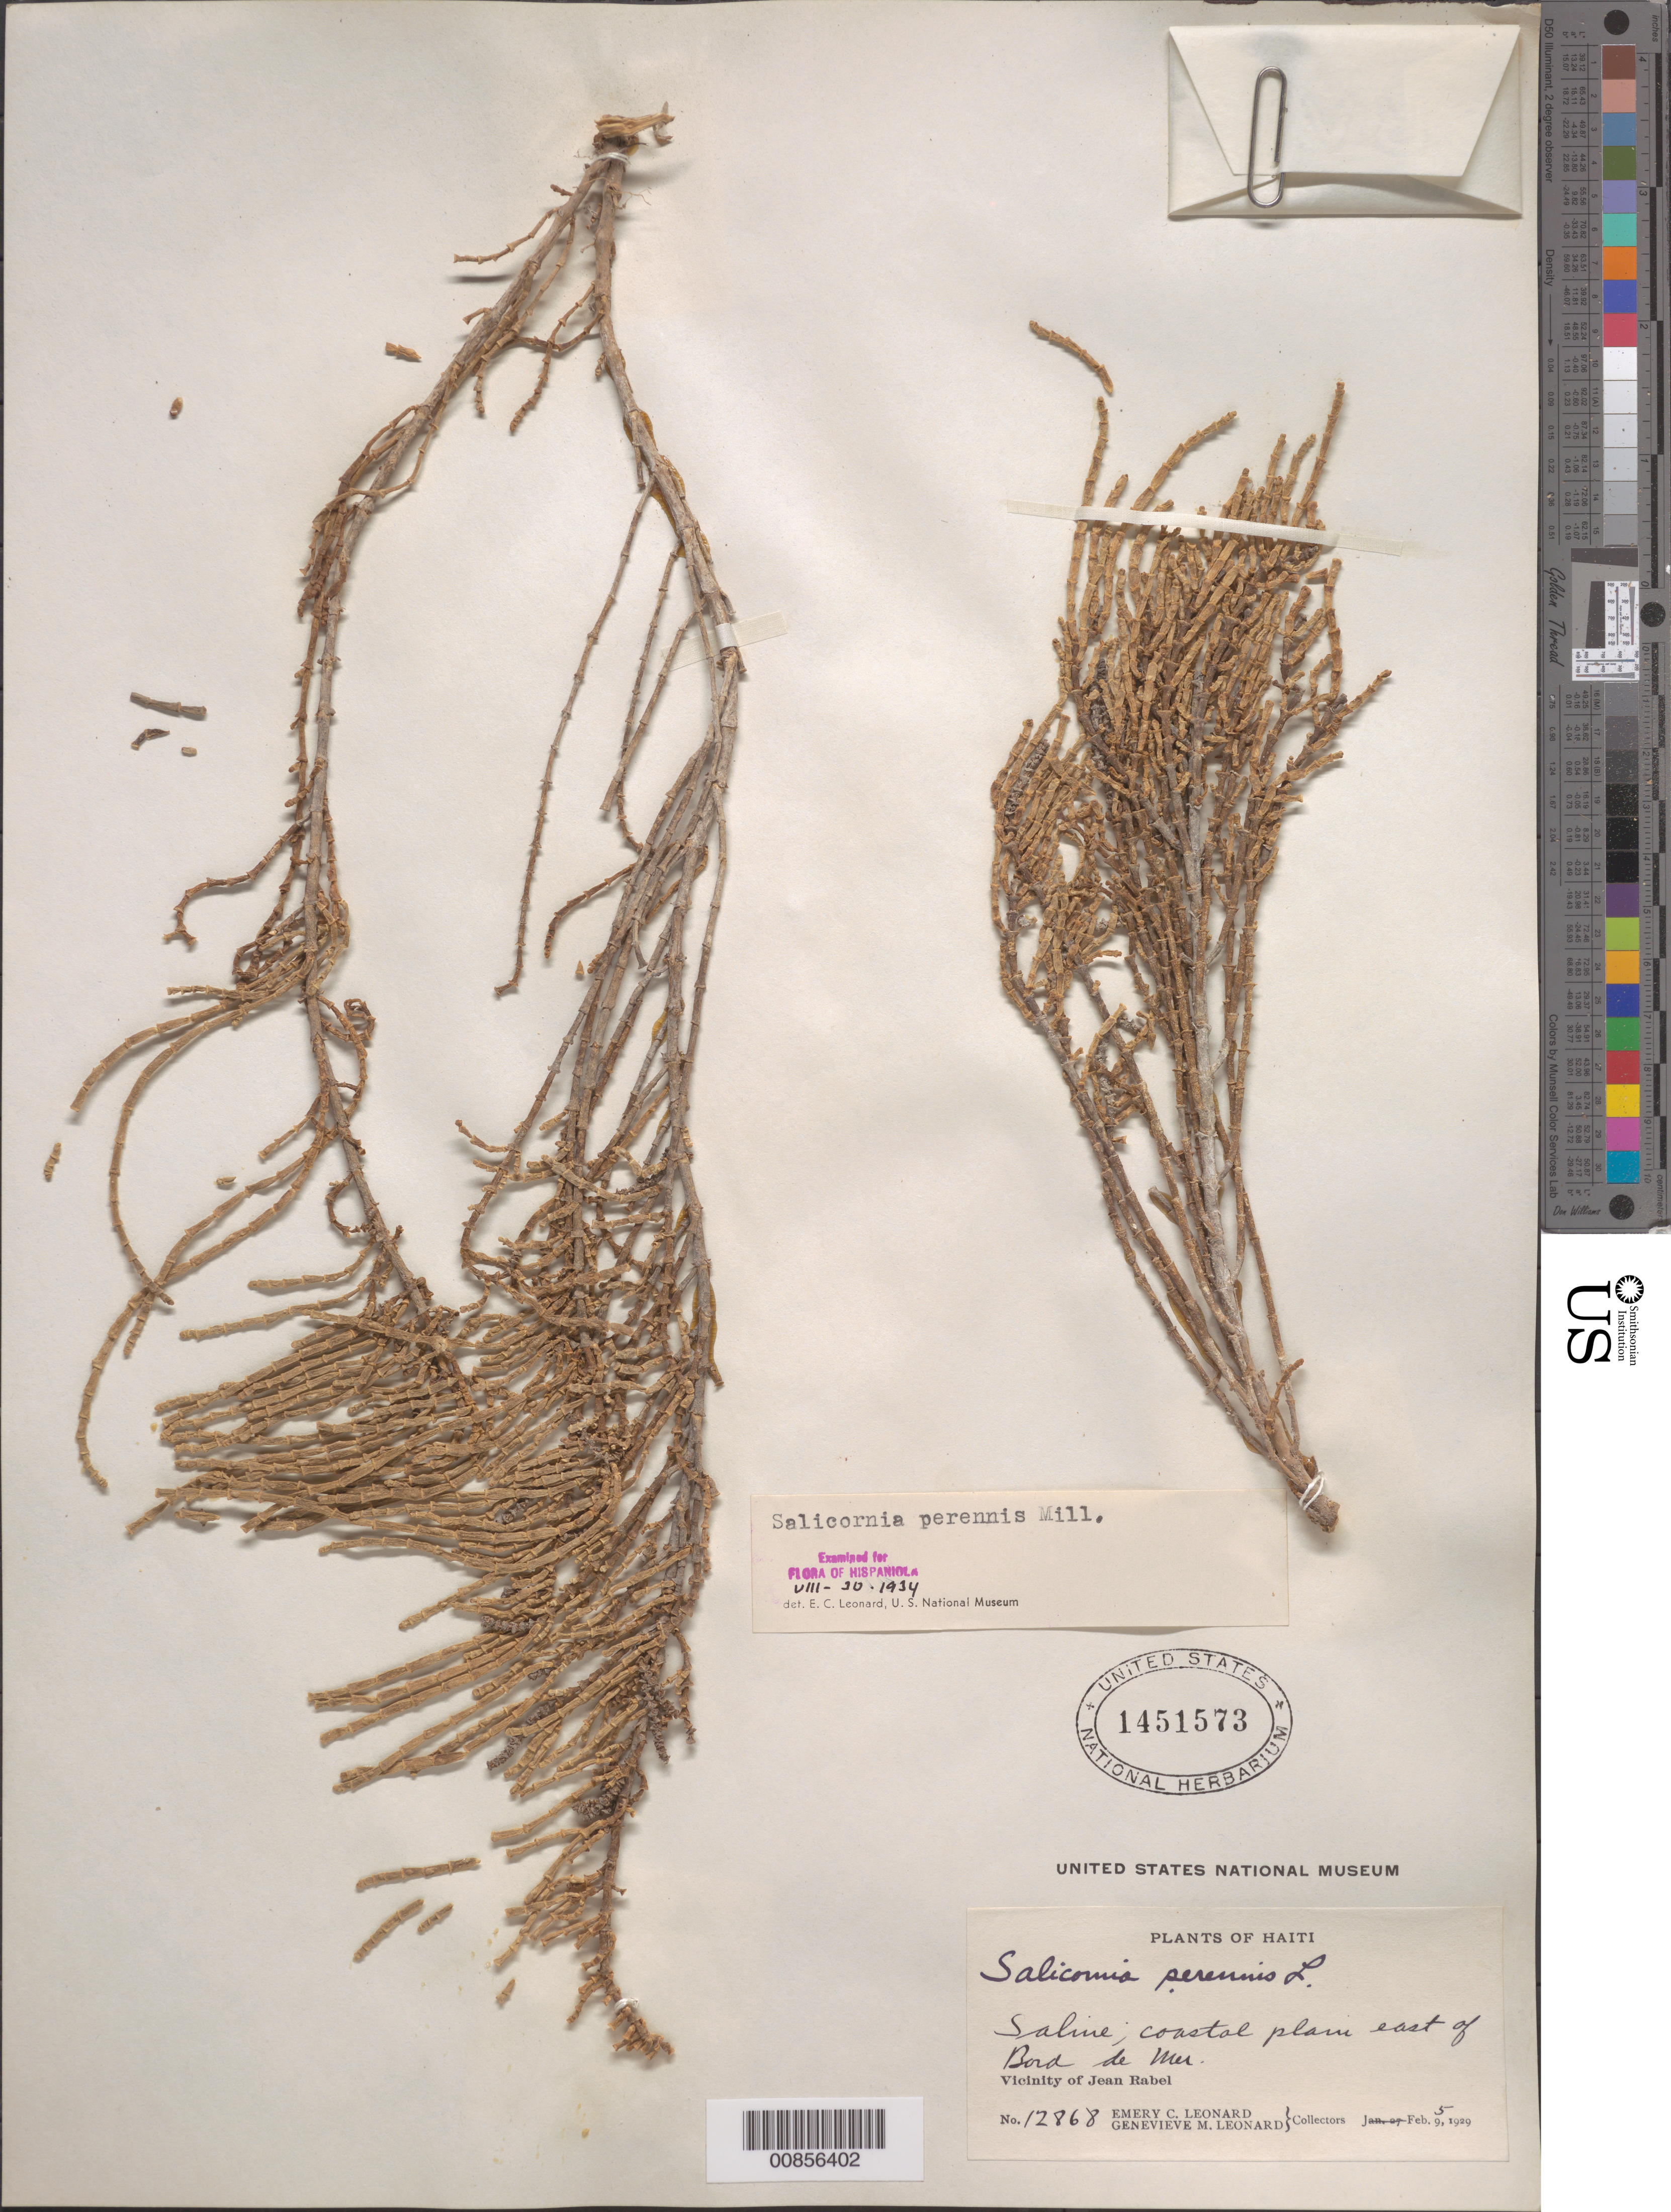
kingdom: Plantae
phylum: Tracheophyta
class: Magnoliopsida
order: Caryophyllales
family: Amaranthaceae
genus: Salicornia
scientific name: Salicornia perennis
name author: Mill.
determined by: Leonard, Emery C., (US)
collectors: E. C. Leonard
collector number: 12868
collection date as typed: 05 Feb 1929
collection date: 1929-02-05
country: Haiti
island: Hispaniola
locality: Vicinity of Jean Rabel. Coastal plain east of Bord du Mer.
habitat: Saline.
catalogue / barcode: US 1451573